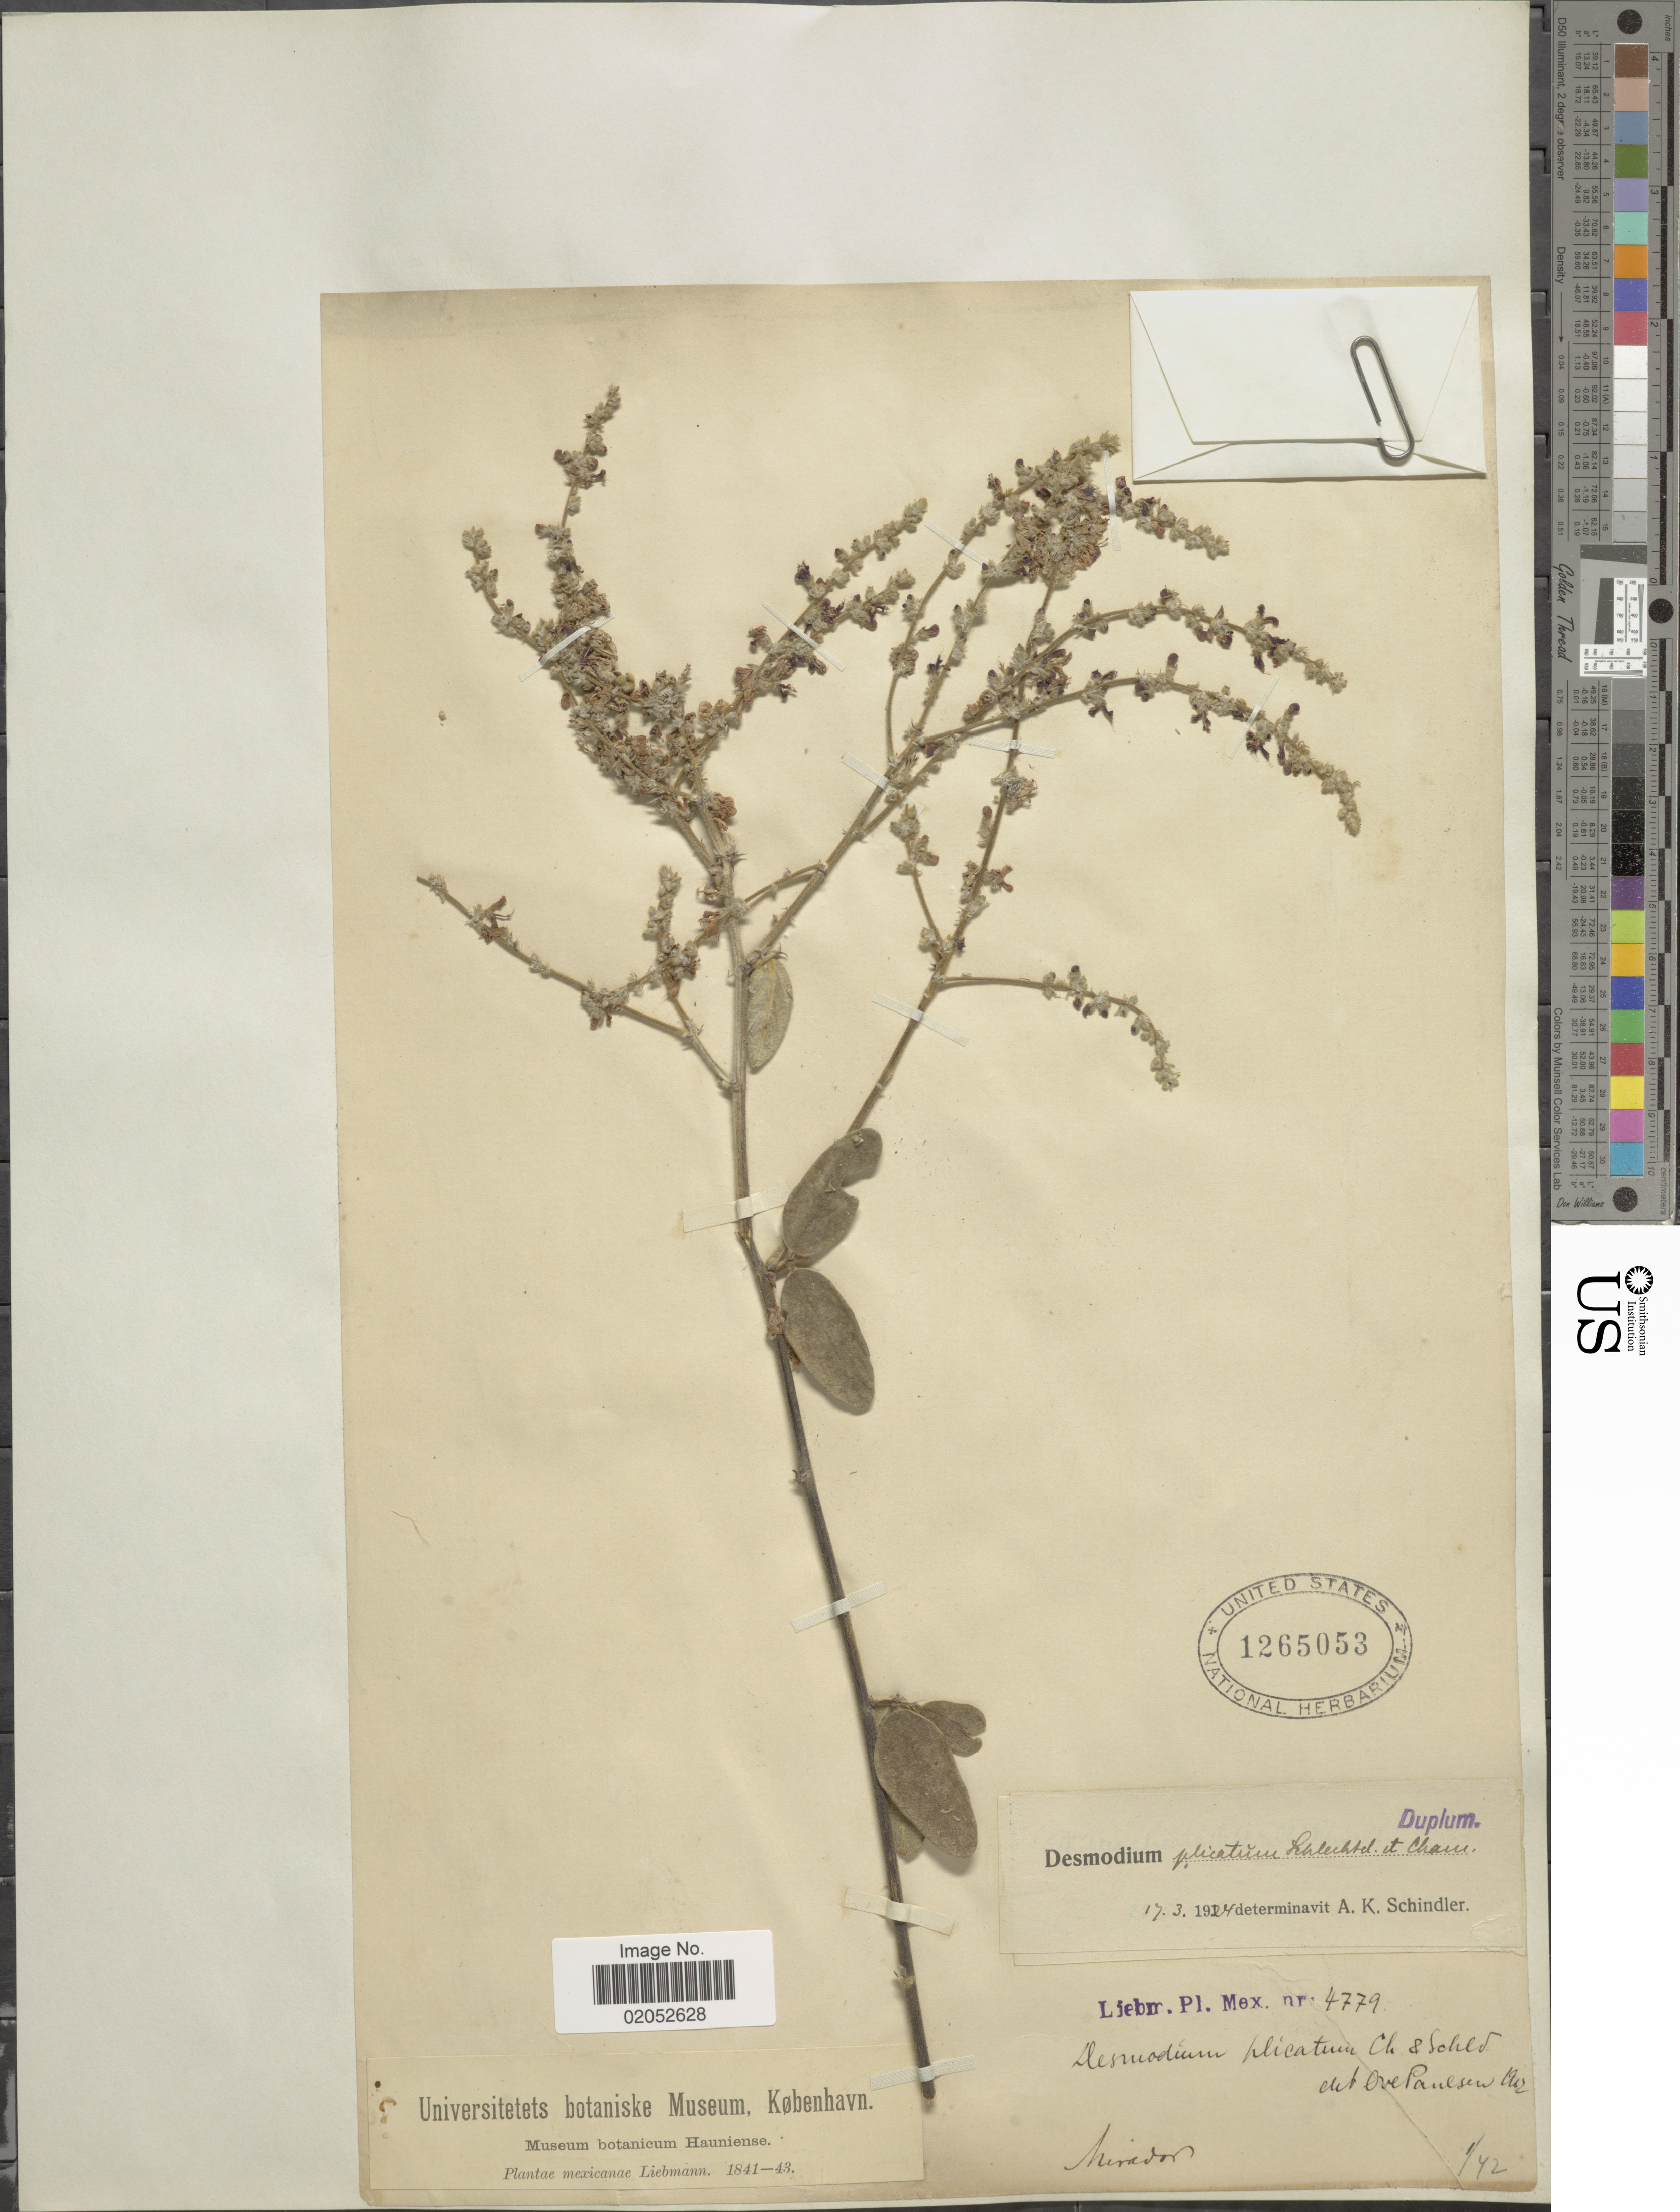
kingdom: Plantae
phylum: Tracheophyta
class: Magnoliopsida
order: Fabales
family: Fabaceae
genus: Desmodium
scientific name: Desmodium plicatum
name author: Schltdl. & Cham.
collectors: Liebmann, --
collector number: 4779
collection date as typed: Transcribed d/m/y: /1/42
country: Mexico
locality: Mirador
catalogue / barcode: US 1265053